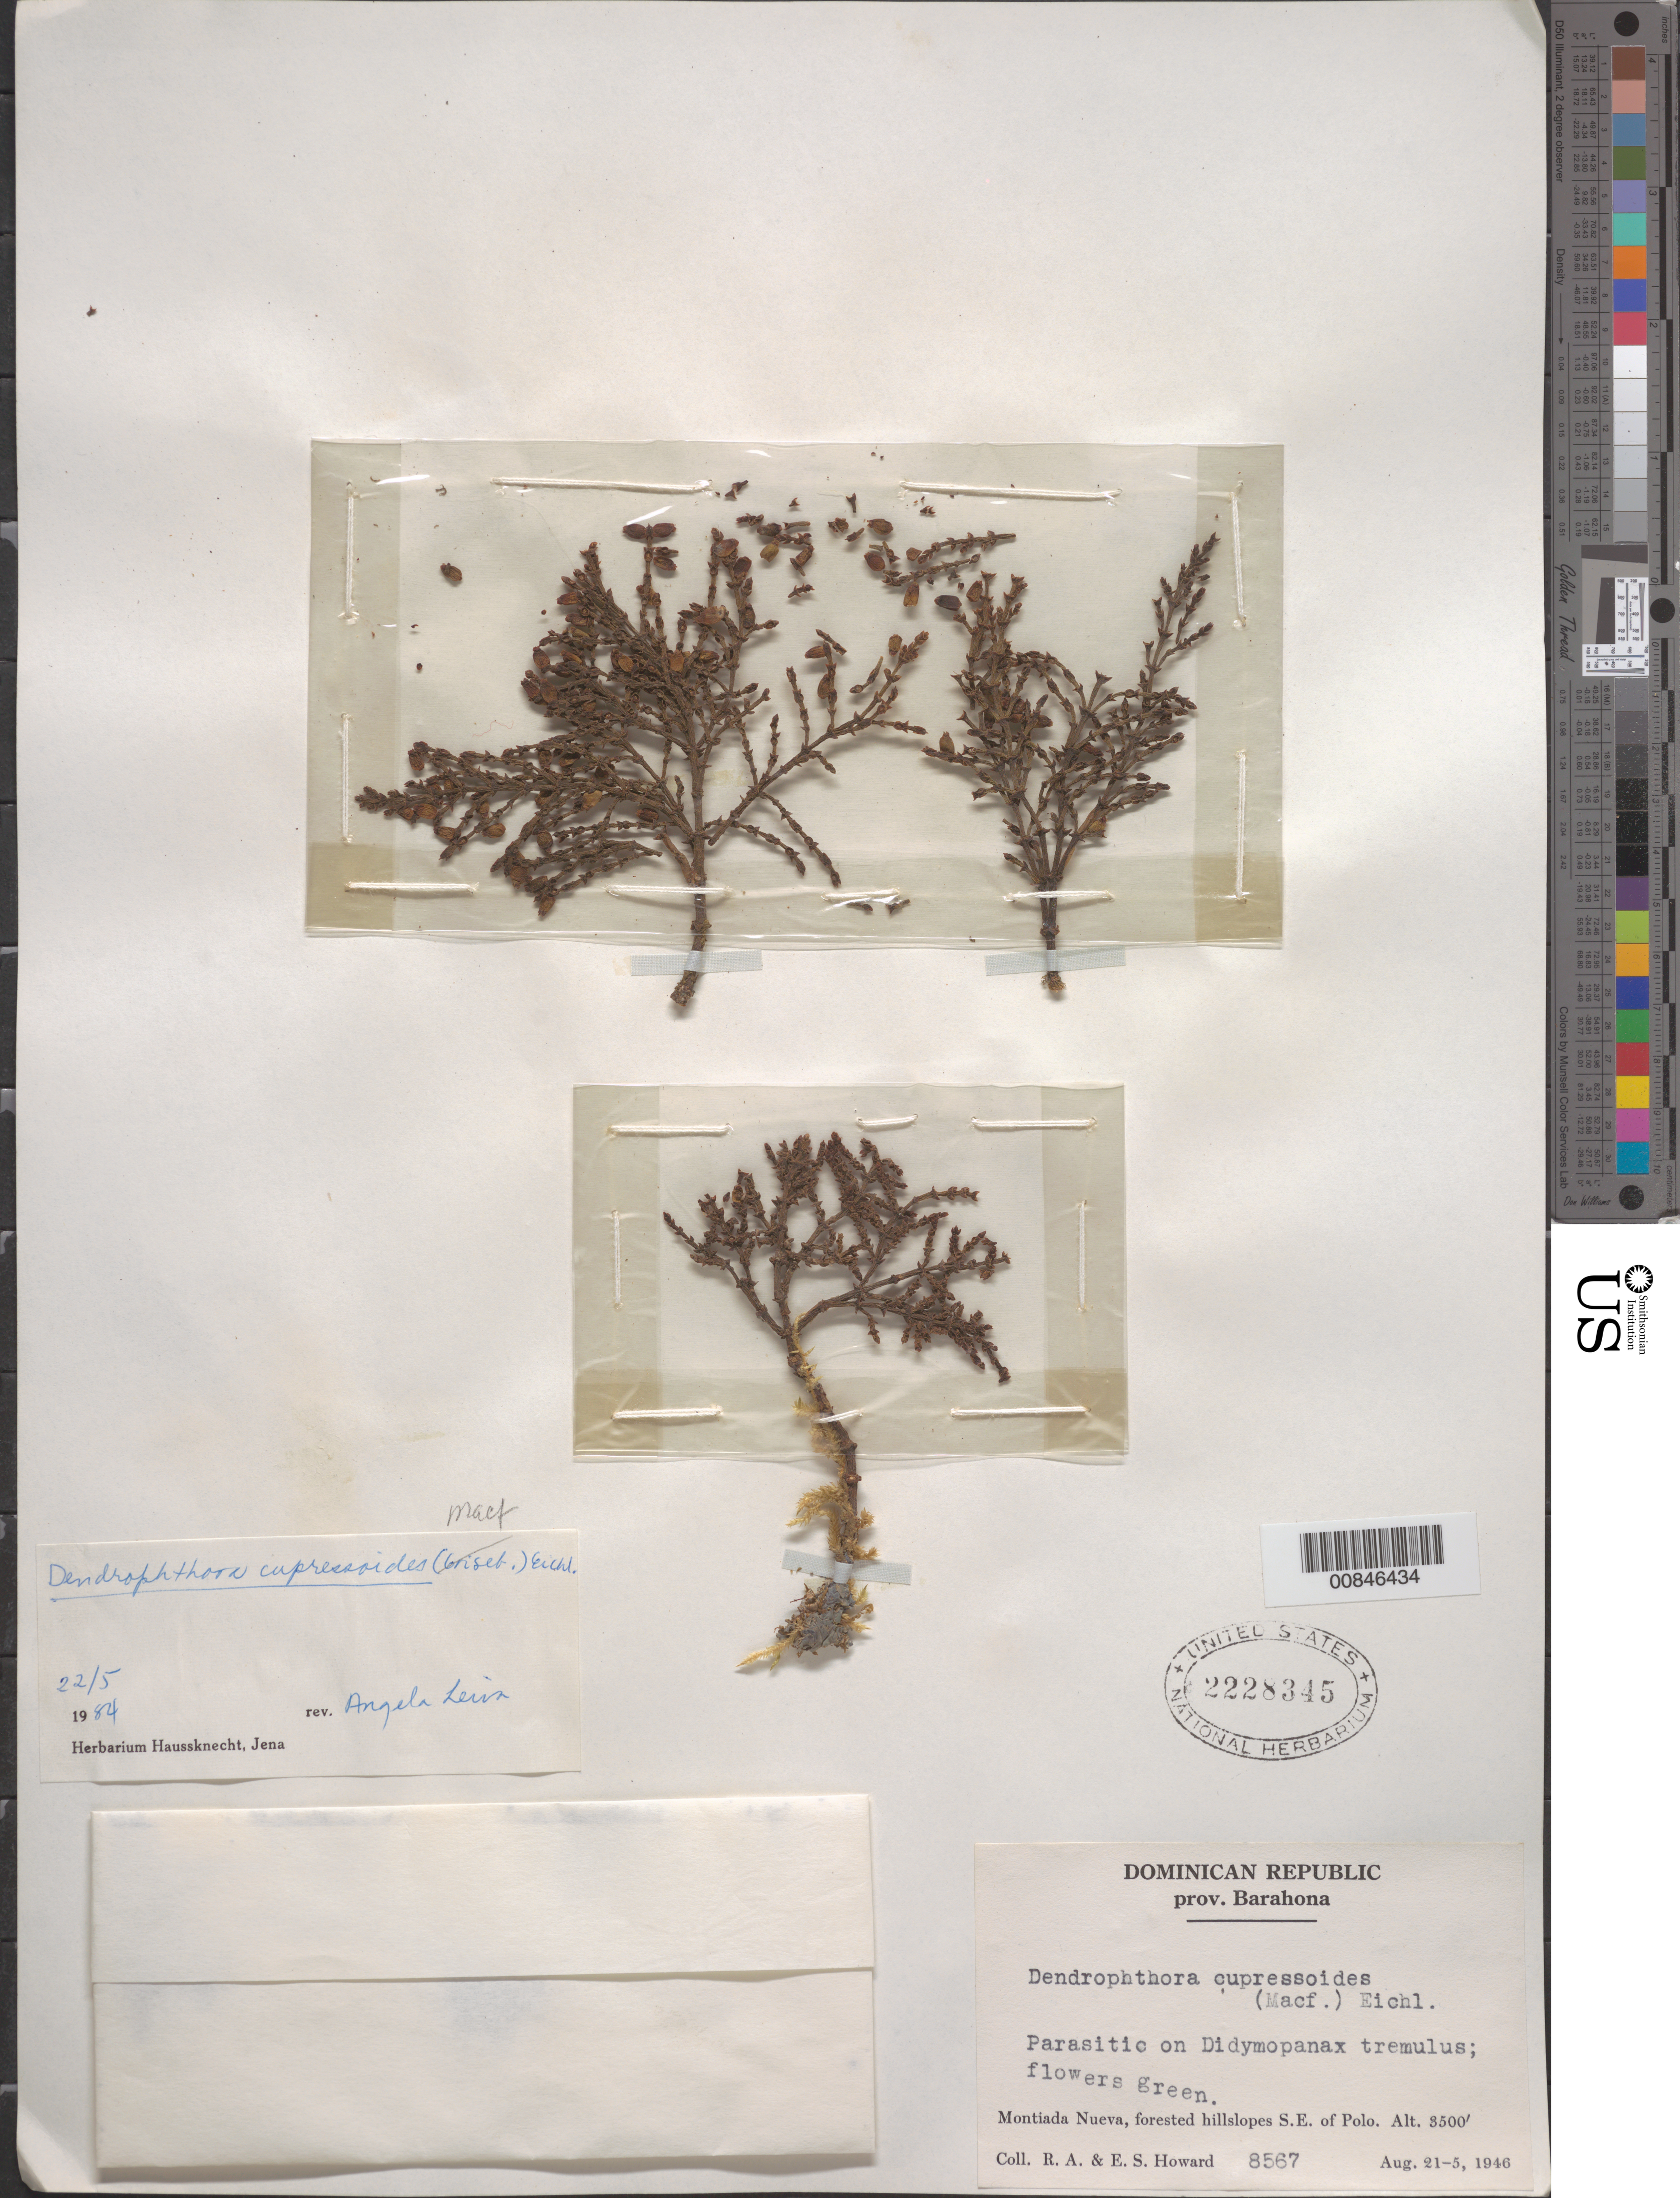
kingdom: Plantae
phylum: Tracheophyta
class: Magnoliopsida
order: Santalales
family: Viscaceae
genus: Dendrophthora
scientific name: Dendrophthora cupressoides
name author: (Macfad.) Eichler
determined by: Leiva, A.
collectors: R. A. Howard & E. S. Howard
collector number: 8567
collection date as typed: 21 Aug 1946 to 25 Aug 1946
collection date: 1946-08-21/1946-08-25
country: Dominican Republic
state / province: Barahona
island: Hispaniola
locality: Montiada Nueva, S.E. of Polo.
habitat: On Didymopanax tremulus. Forested hillslopes.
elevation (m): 1067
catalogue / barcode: US 2228345